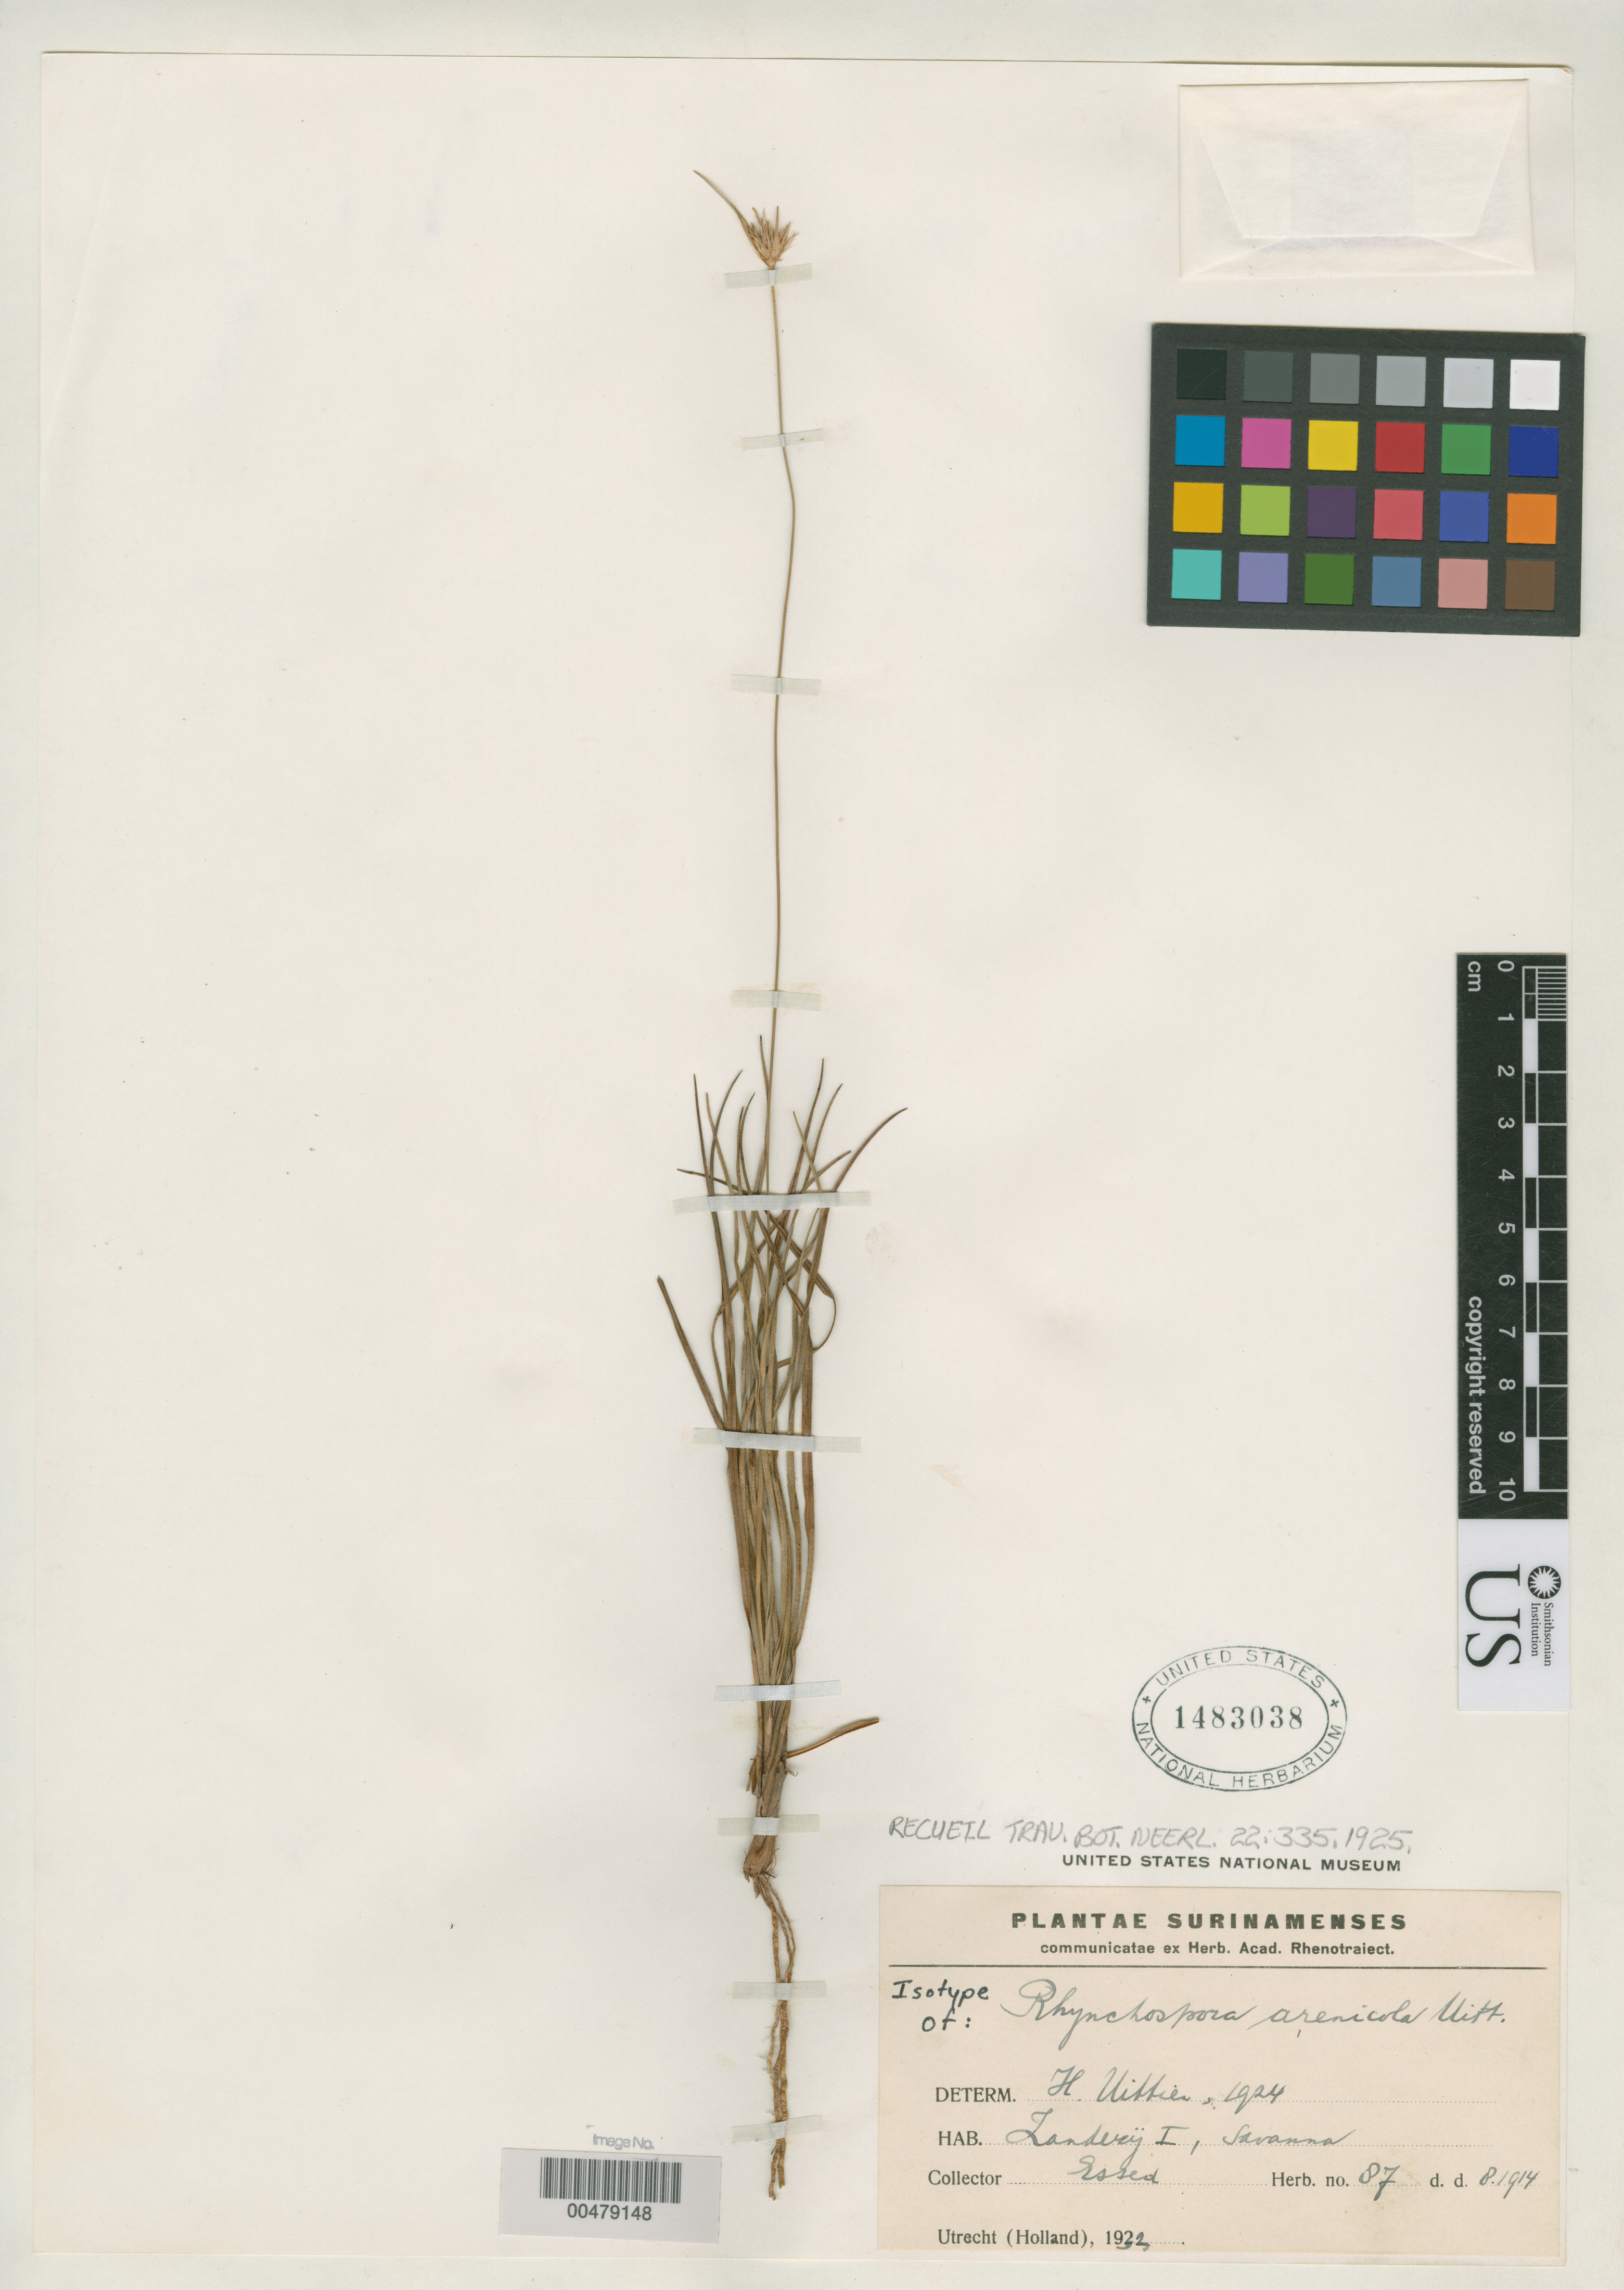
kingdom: Plantae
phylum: Tracheophyta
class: Liliopsida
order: Poales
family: Cyperaceae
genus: Rhynchospora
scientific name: Rhynchospora arenicola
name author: Uittien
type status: Isotype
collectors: E. Essed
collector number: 87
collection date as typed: Aug 1914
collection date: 1914-08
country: Suriname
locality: Zanderij 1, savanna.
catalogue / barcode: US 1483038